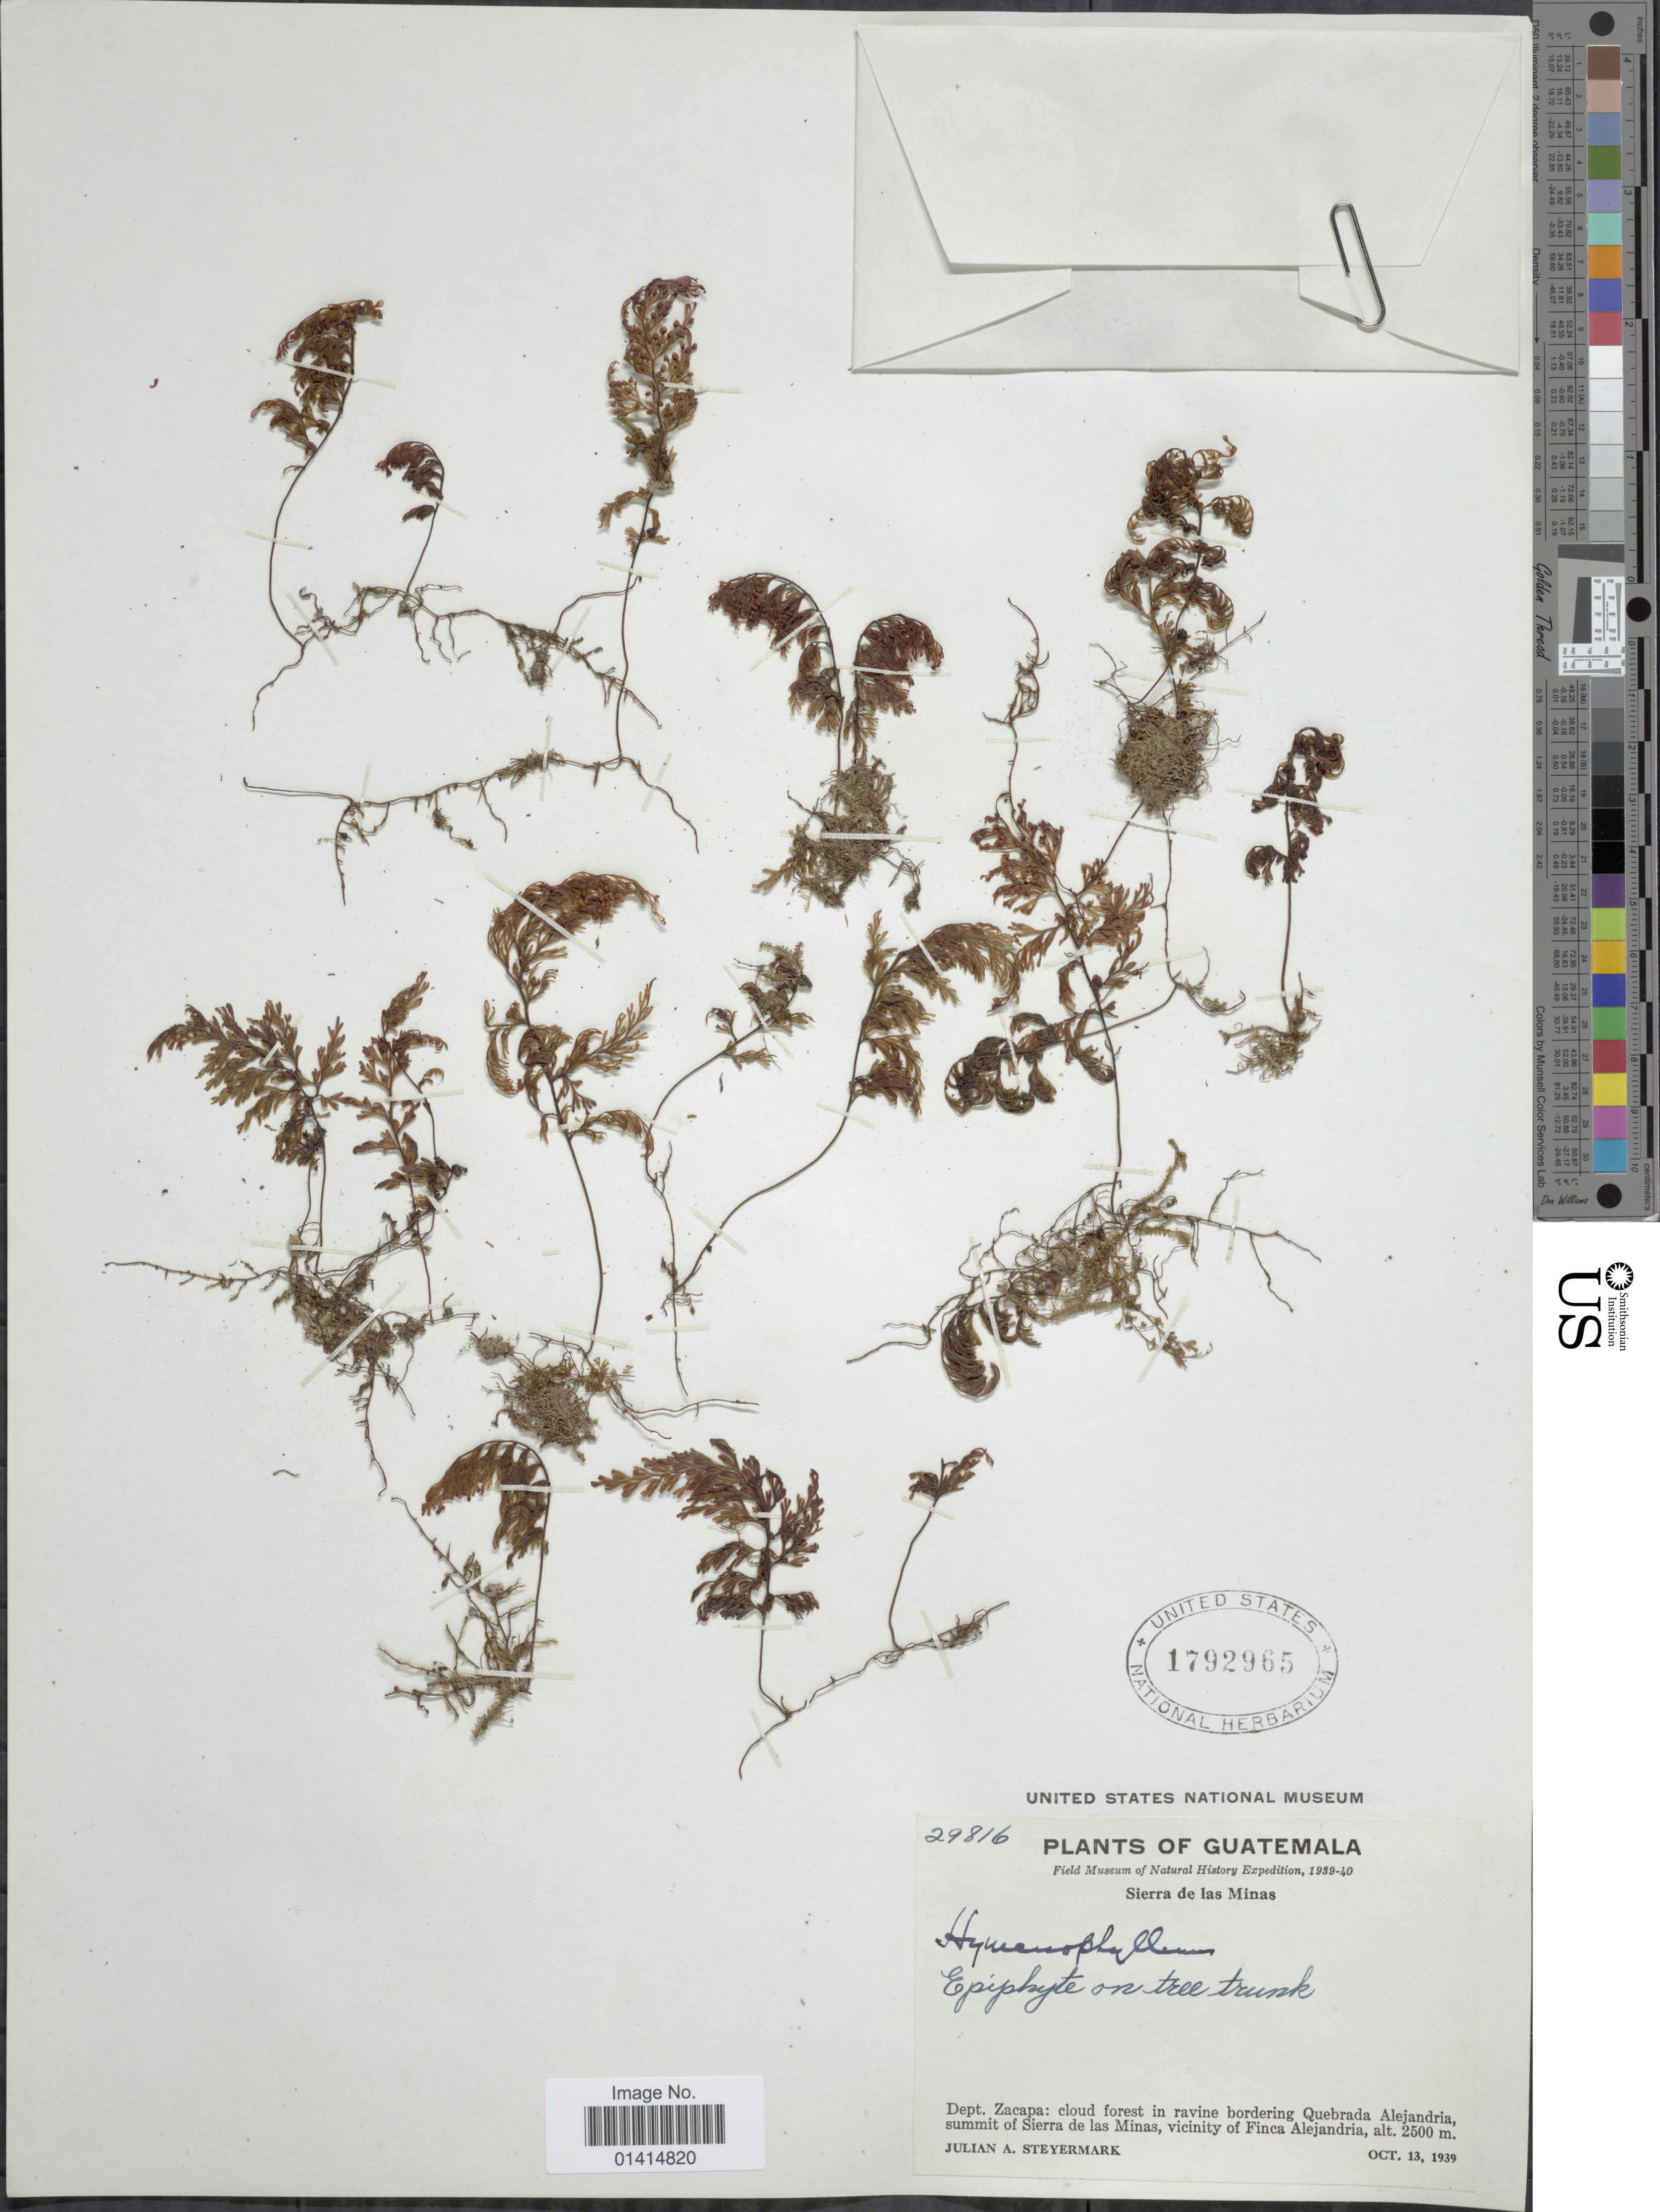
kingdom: Plantae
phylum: Tracheophyta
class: Polypodiopsida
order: Hymenophyllales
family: Hymenophyllaceae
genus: Hymenophyllum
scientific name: Hymenophyllum sp.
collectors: J. Steyermark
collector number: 29816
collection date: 1939-10-13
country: Guatemala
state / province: Zacapa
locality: Dept. Zacapa: cloud forest in ravine bordering Quebrada Alejandria, summit of SIerra de las Minas, vicinity of Finca Alejandria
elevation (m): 2500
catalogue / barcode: US 1792965